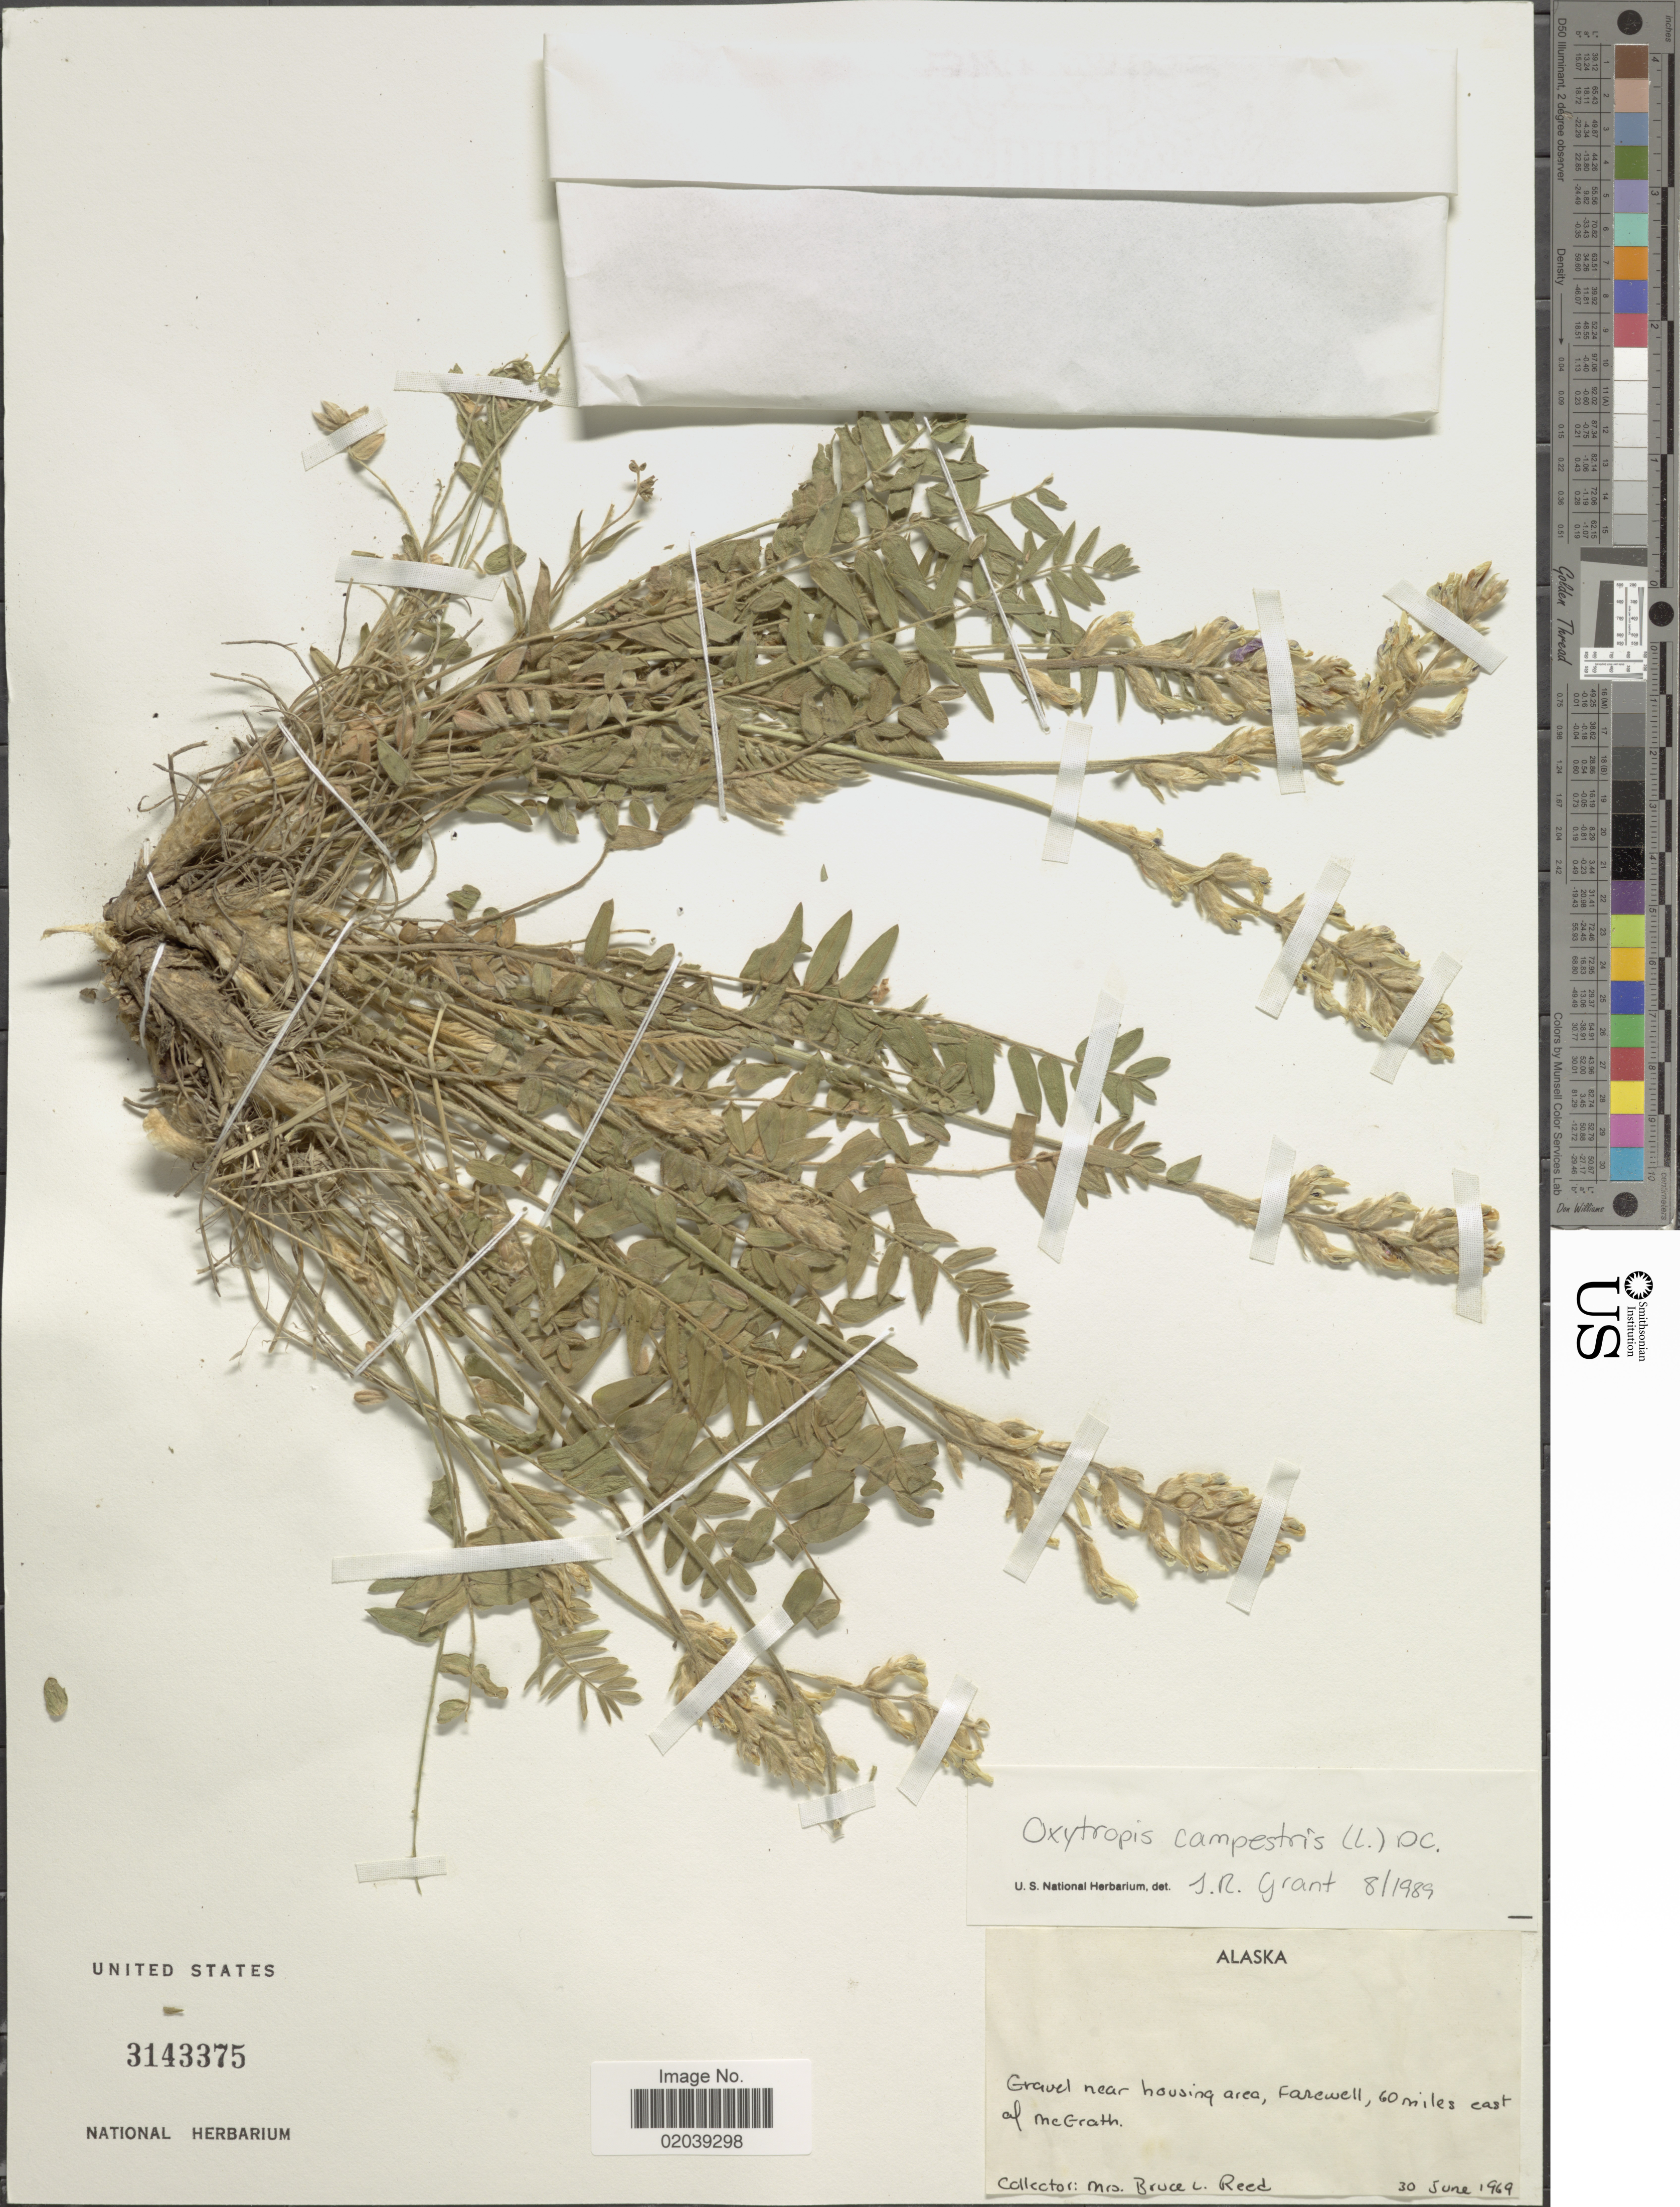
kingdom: Plantae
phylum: Tracheophyta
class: Magnoliopsida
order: Fabales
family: Fabaceae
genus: Oxytropis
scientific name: Oxytropis campestris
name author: (L.) DC.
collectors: B. Reed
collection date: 1969-06-30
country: United States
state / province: Alaska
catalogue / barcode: US 3143375